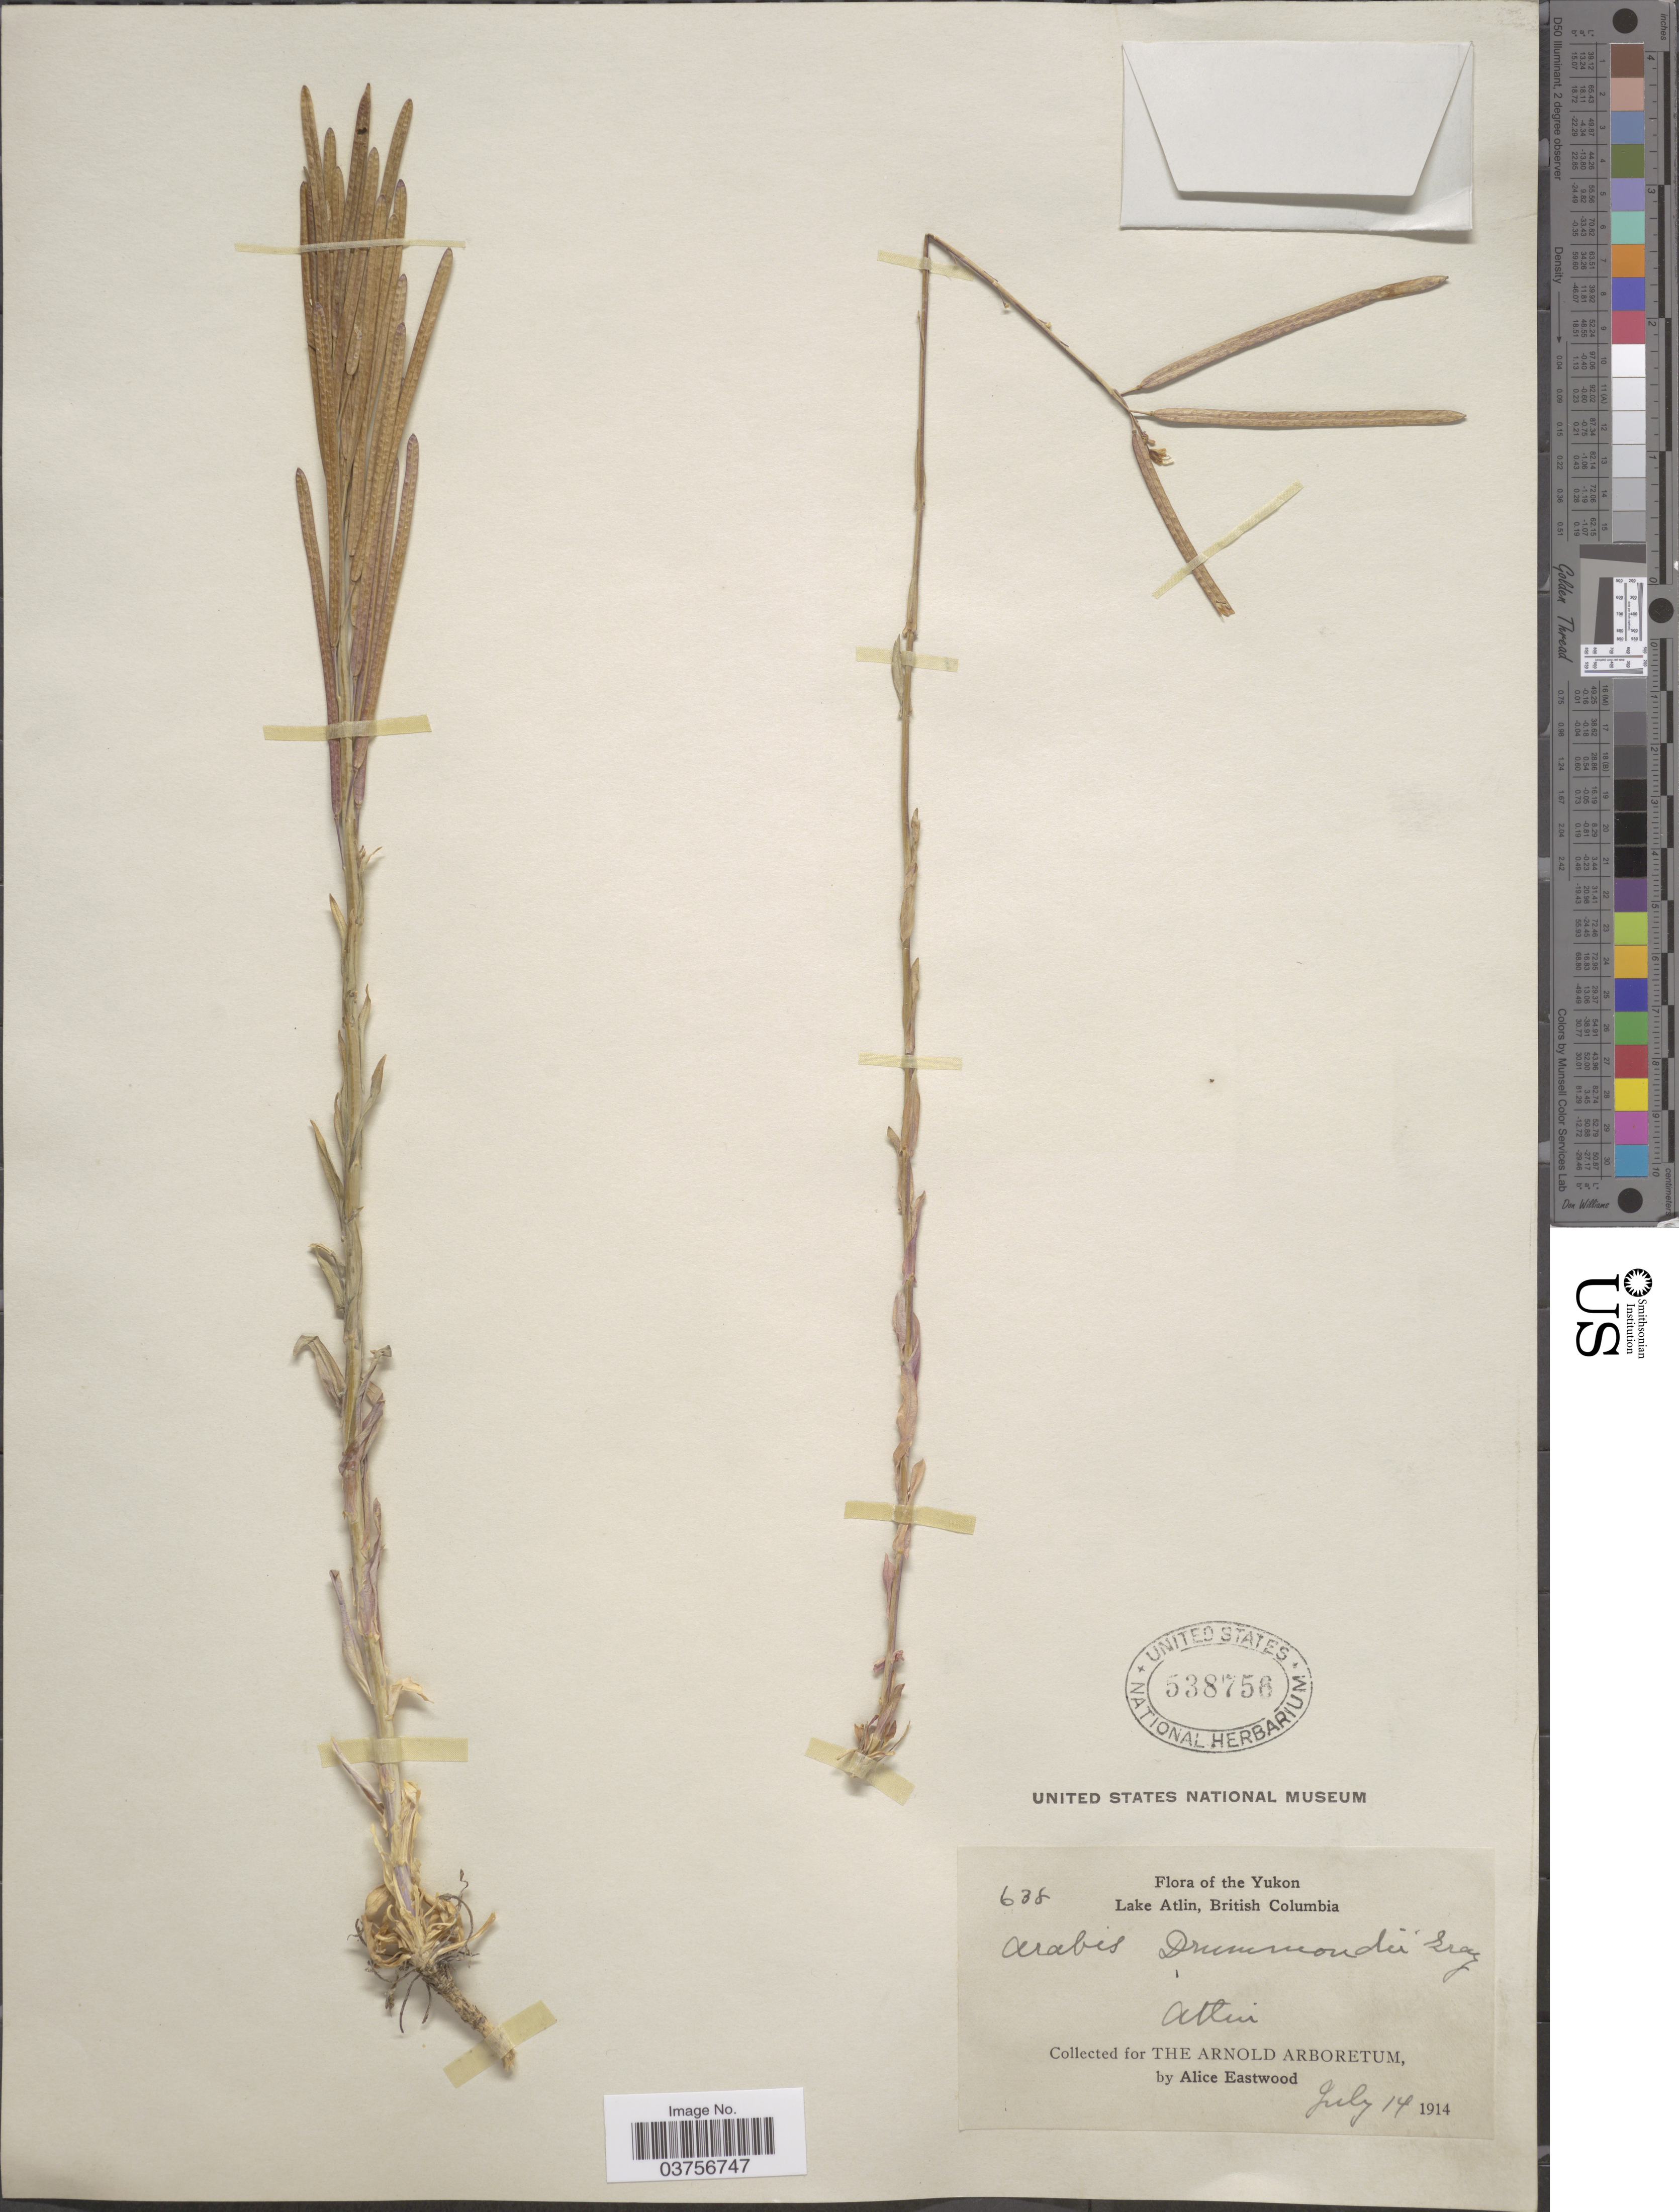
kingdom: Plantae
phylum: Tracheophyta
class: Magnoliopsida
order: Brassicales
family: Brassicaceae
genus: Arabis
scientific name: Arabis drummondii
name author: A. Gray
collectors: A. Eastwood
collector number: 638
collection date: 1914-07-14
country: Canada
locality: The Yukon. Lake Atlin, British Columbia. Atlin.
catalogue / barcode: US 538756